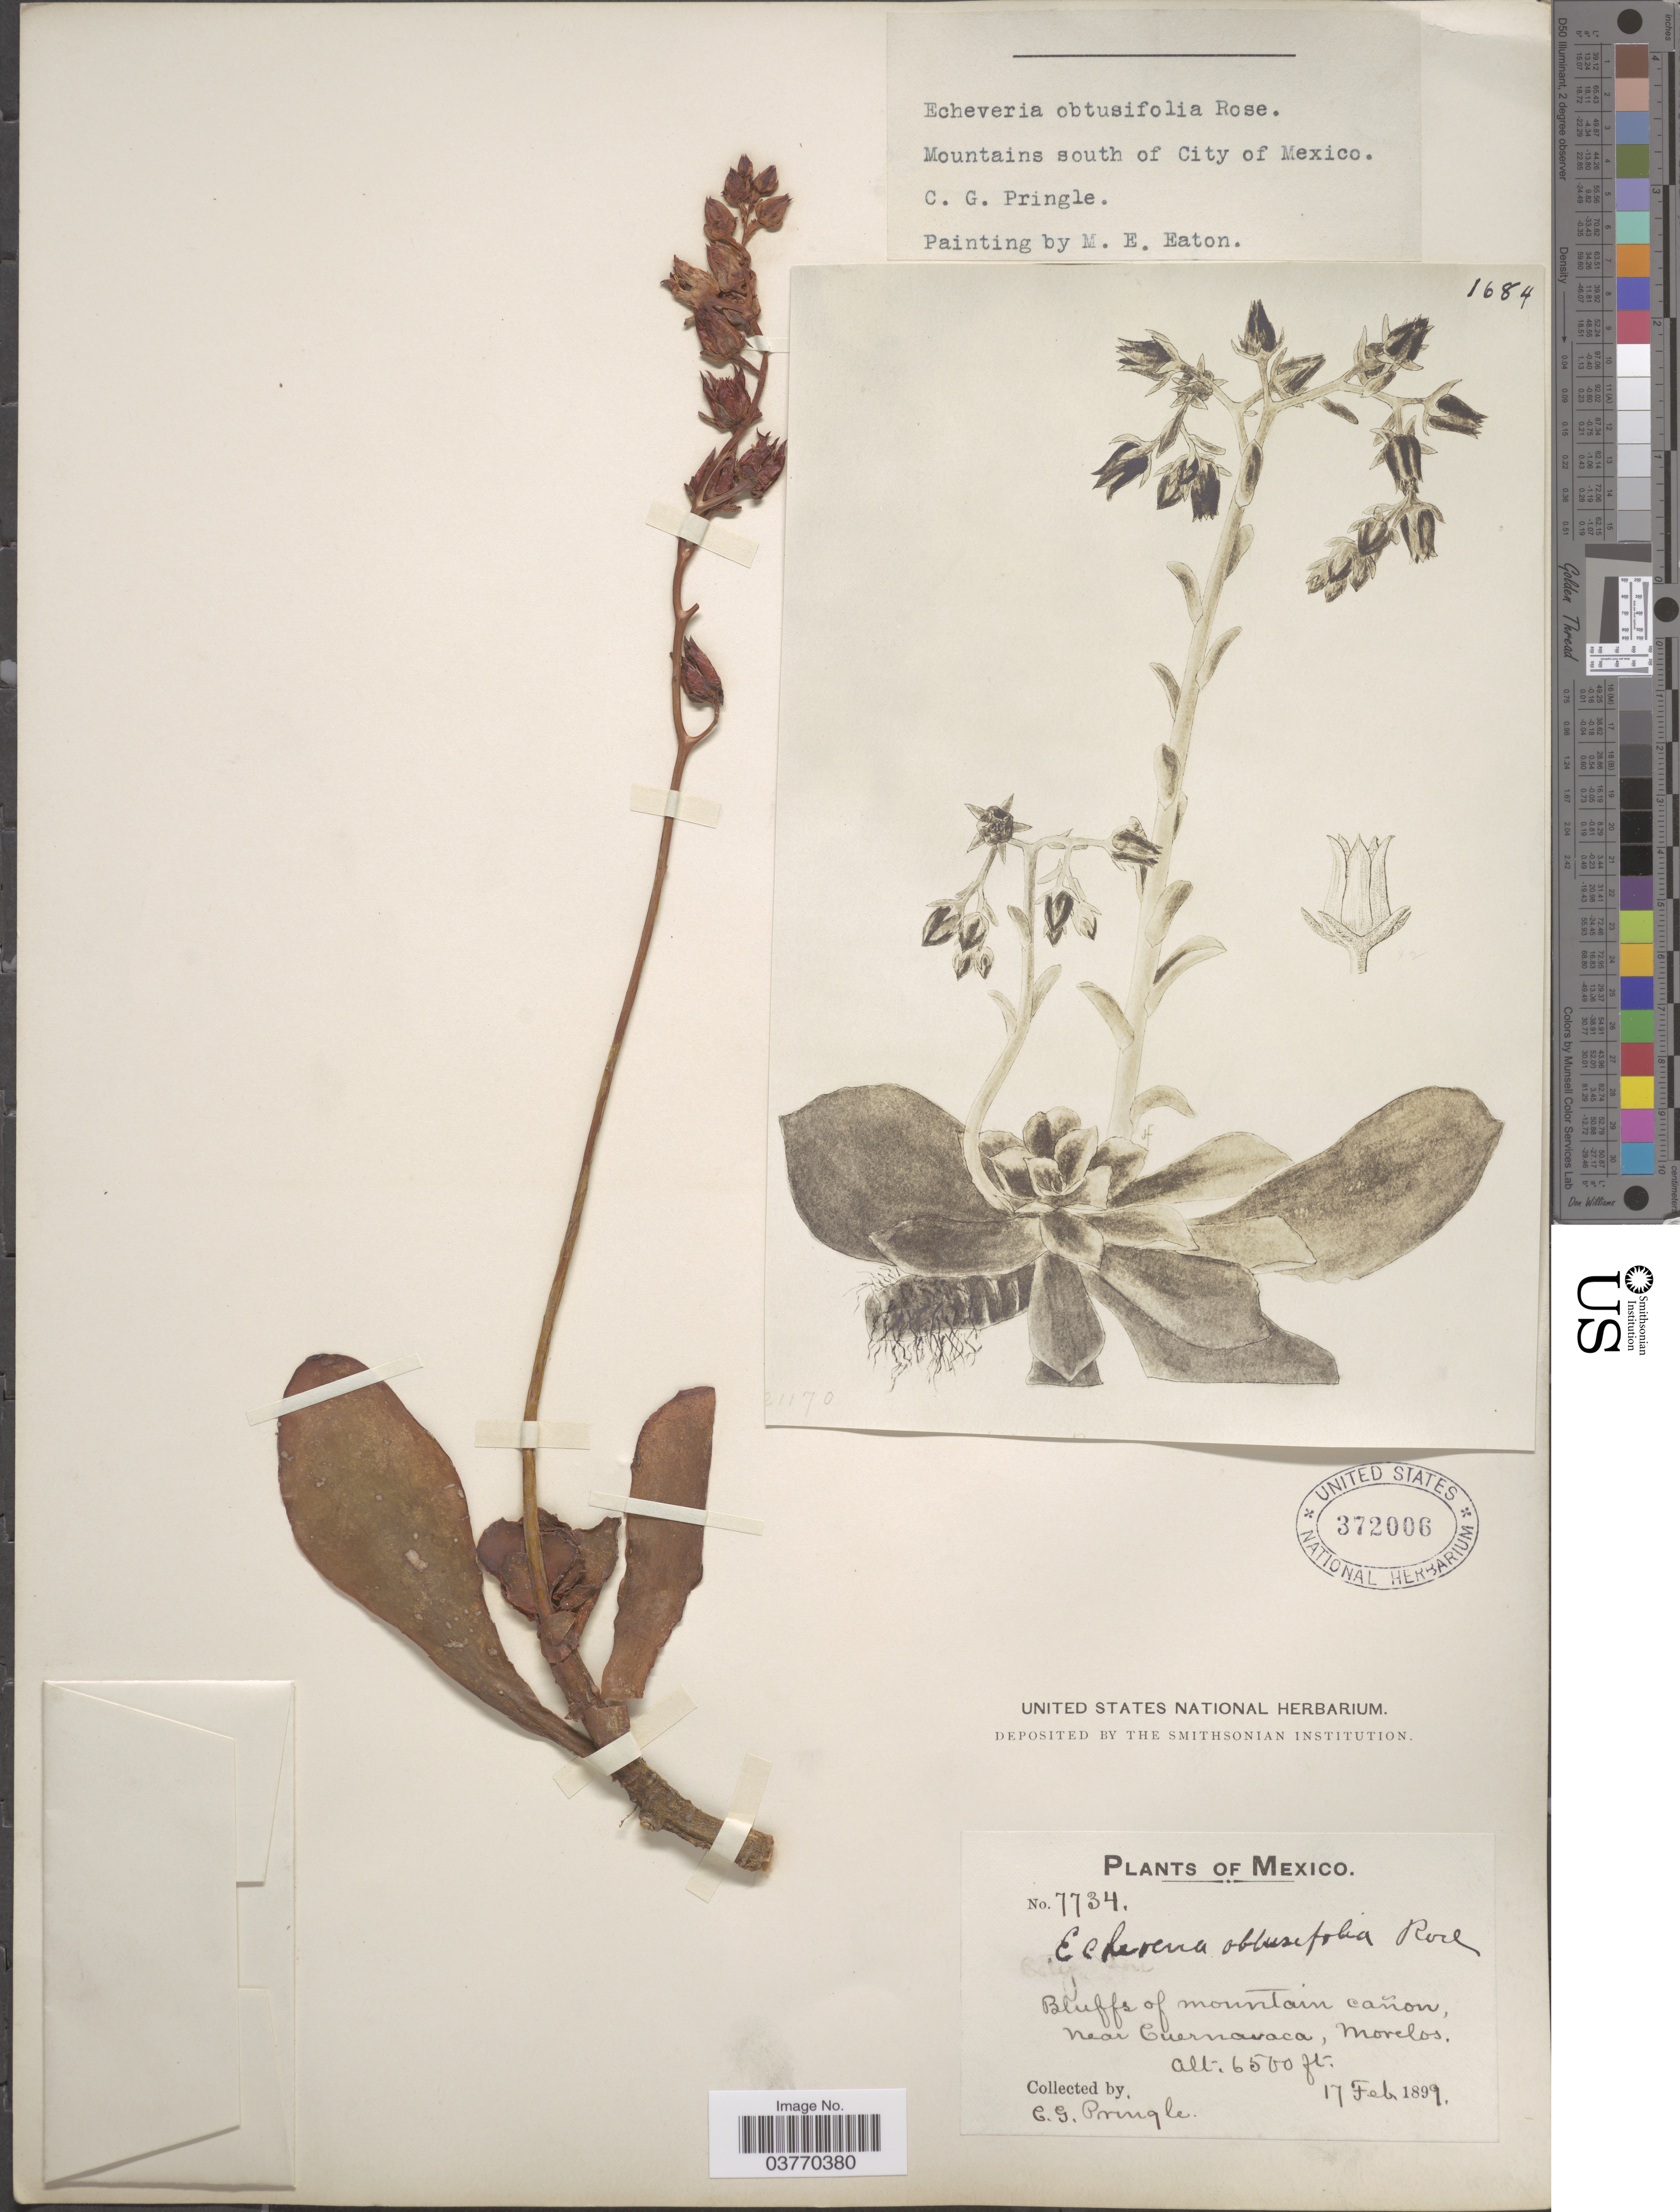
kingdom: Plantae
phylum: Tracheophyta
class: Magnoliopsida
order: Saxifragales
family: Crassulaceae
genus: Echeveria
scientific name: Echeveria obtusifolia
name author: Rose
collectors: C. G. Pringle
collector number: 7734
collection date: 1899-02-17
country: Mexico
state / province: Morelos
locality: Bluffs of mountain cañon, near Cuernavaca.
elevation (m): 1981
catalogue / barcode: US 372006